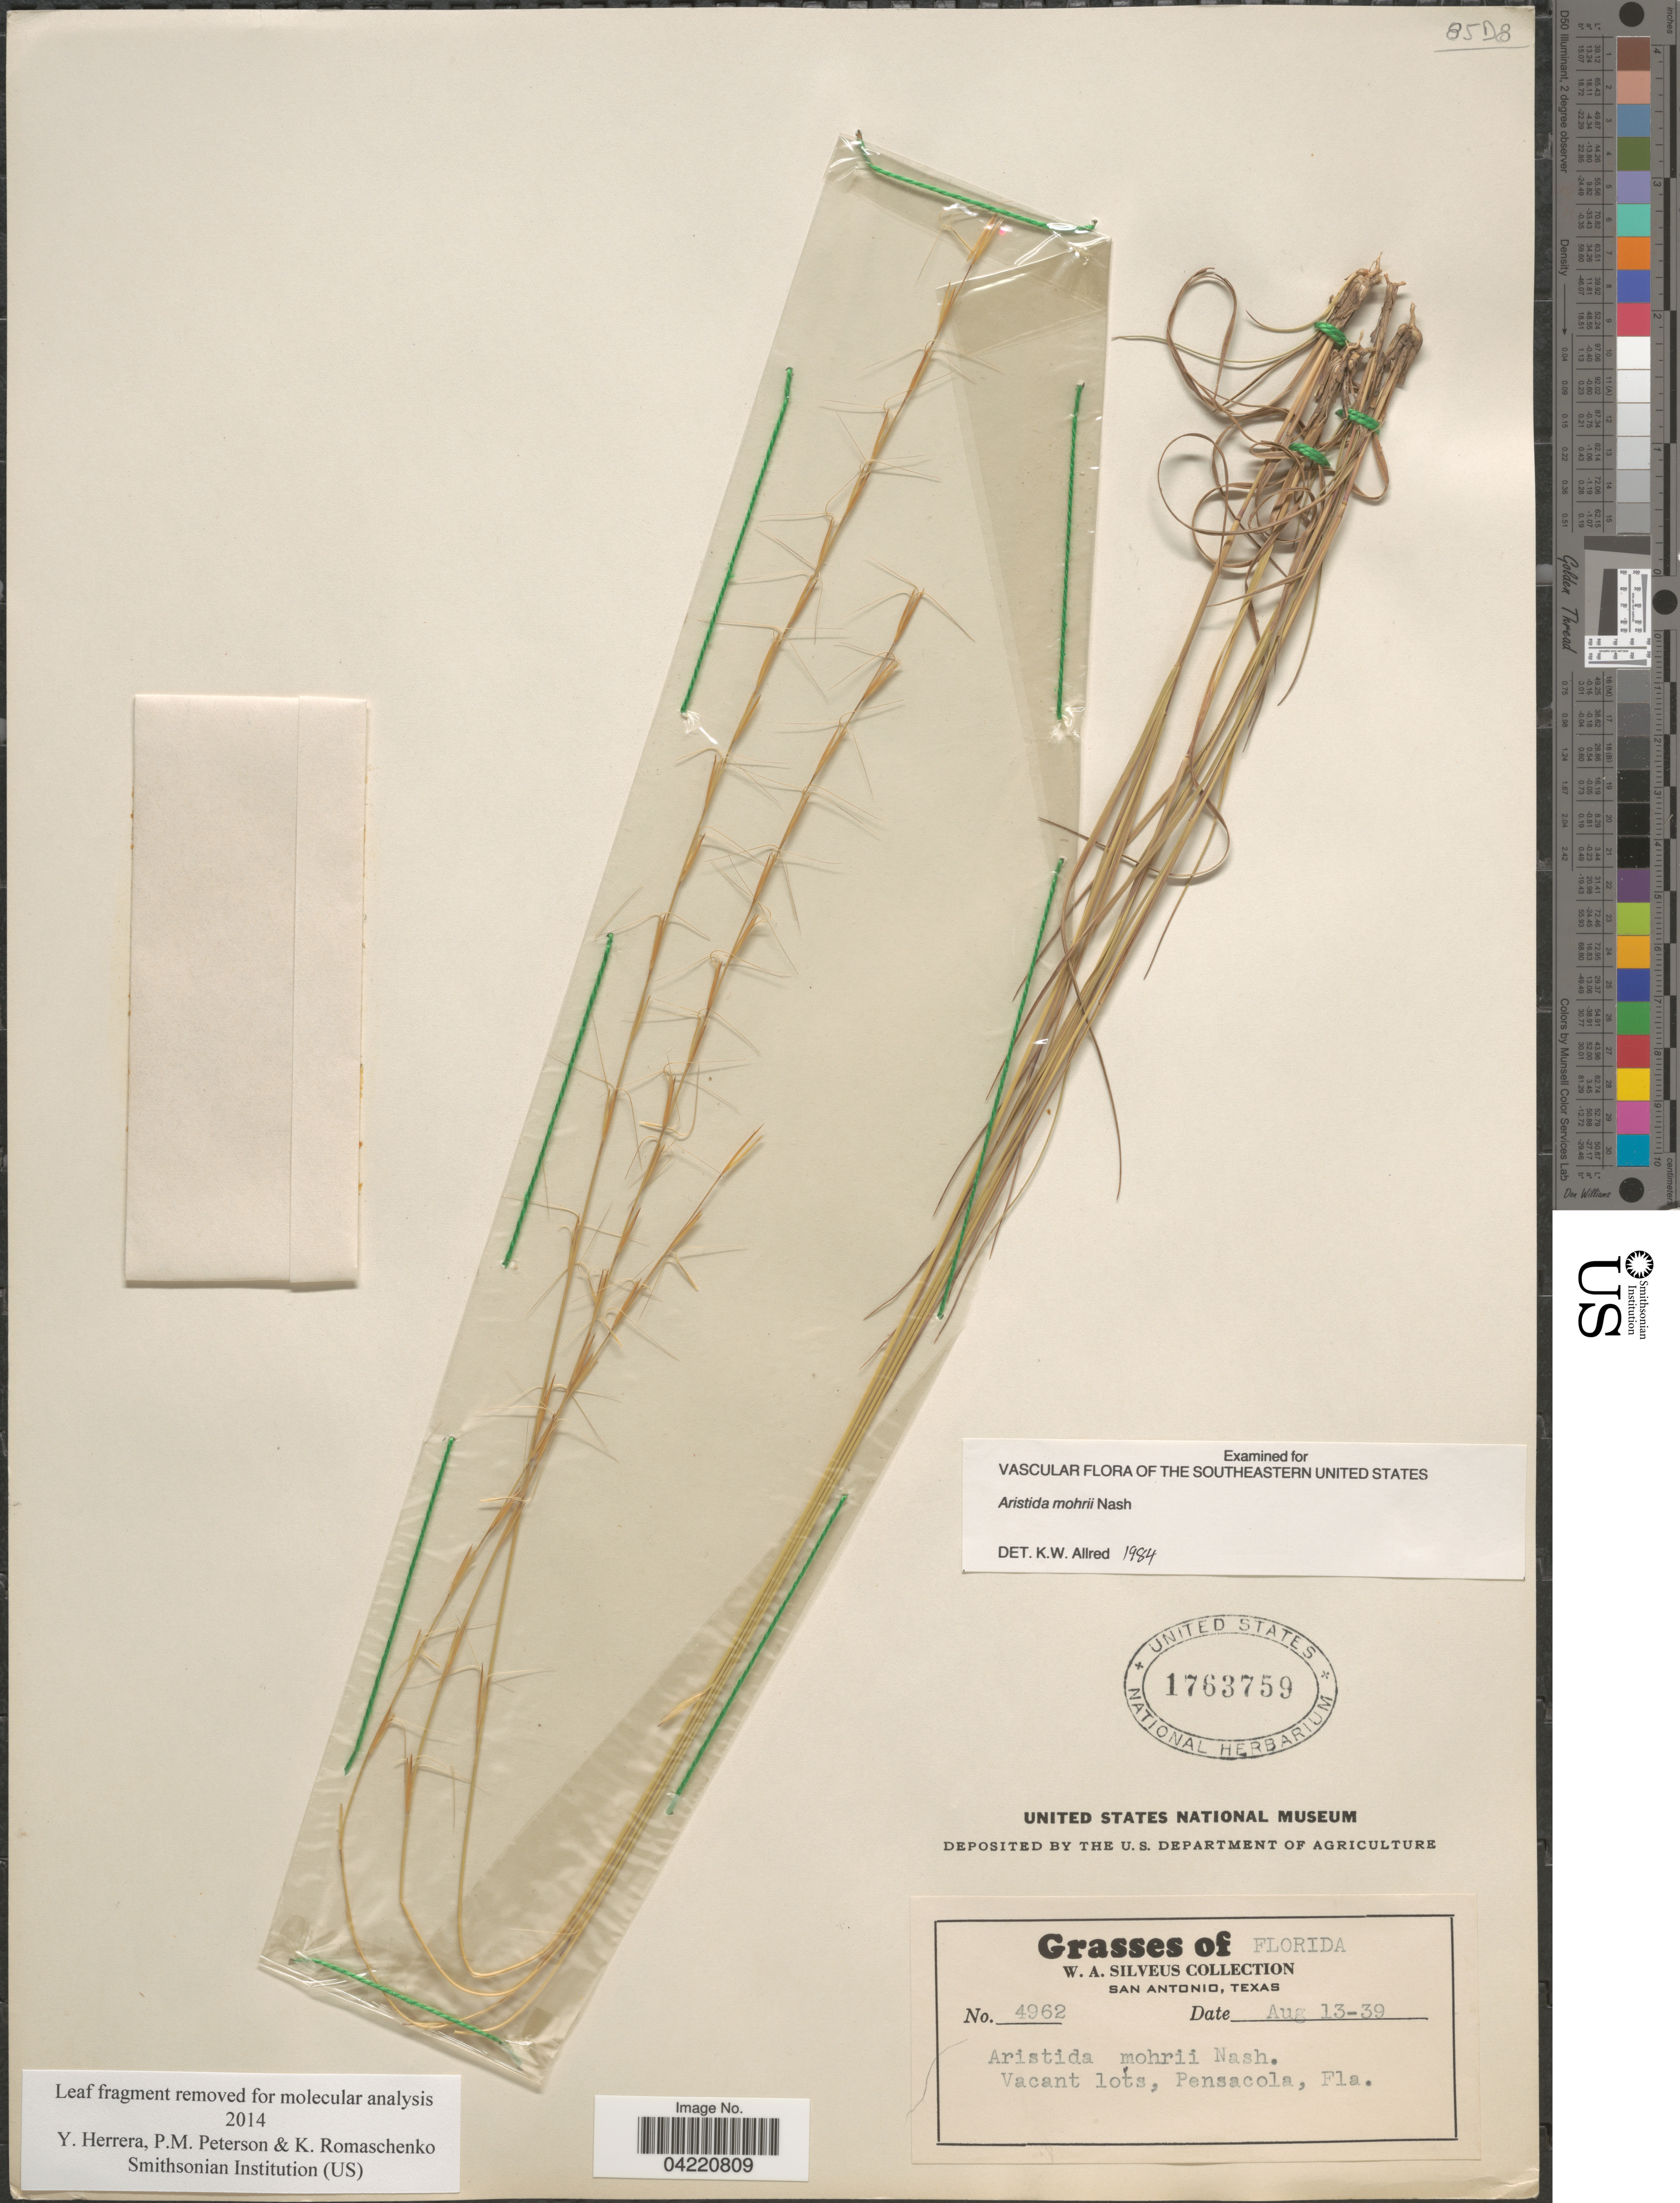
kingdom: Plantae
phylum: Tracheophyta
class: Liliopsida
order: Poales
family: Poaceae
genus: Aristida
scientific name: Aristida mohrii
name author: Nash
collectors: W. Silveus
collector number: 4962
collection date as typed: Transcribed d/m/y: 13/8/39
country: United States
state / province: Florida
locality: Vacant lots, Pensacola.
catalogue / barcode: US 1763759